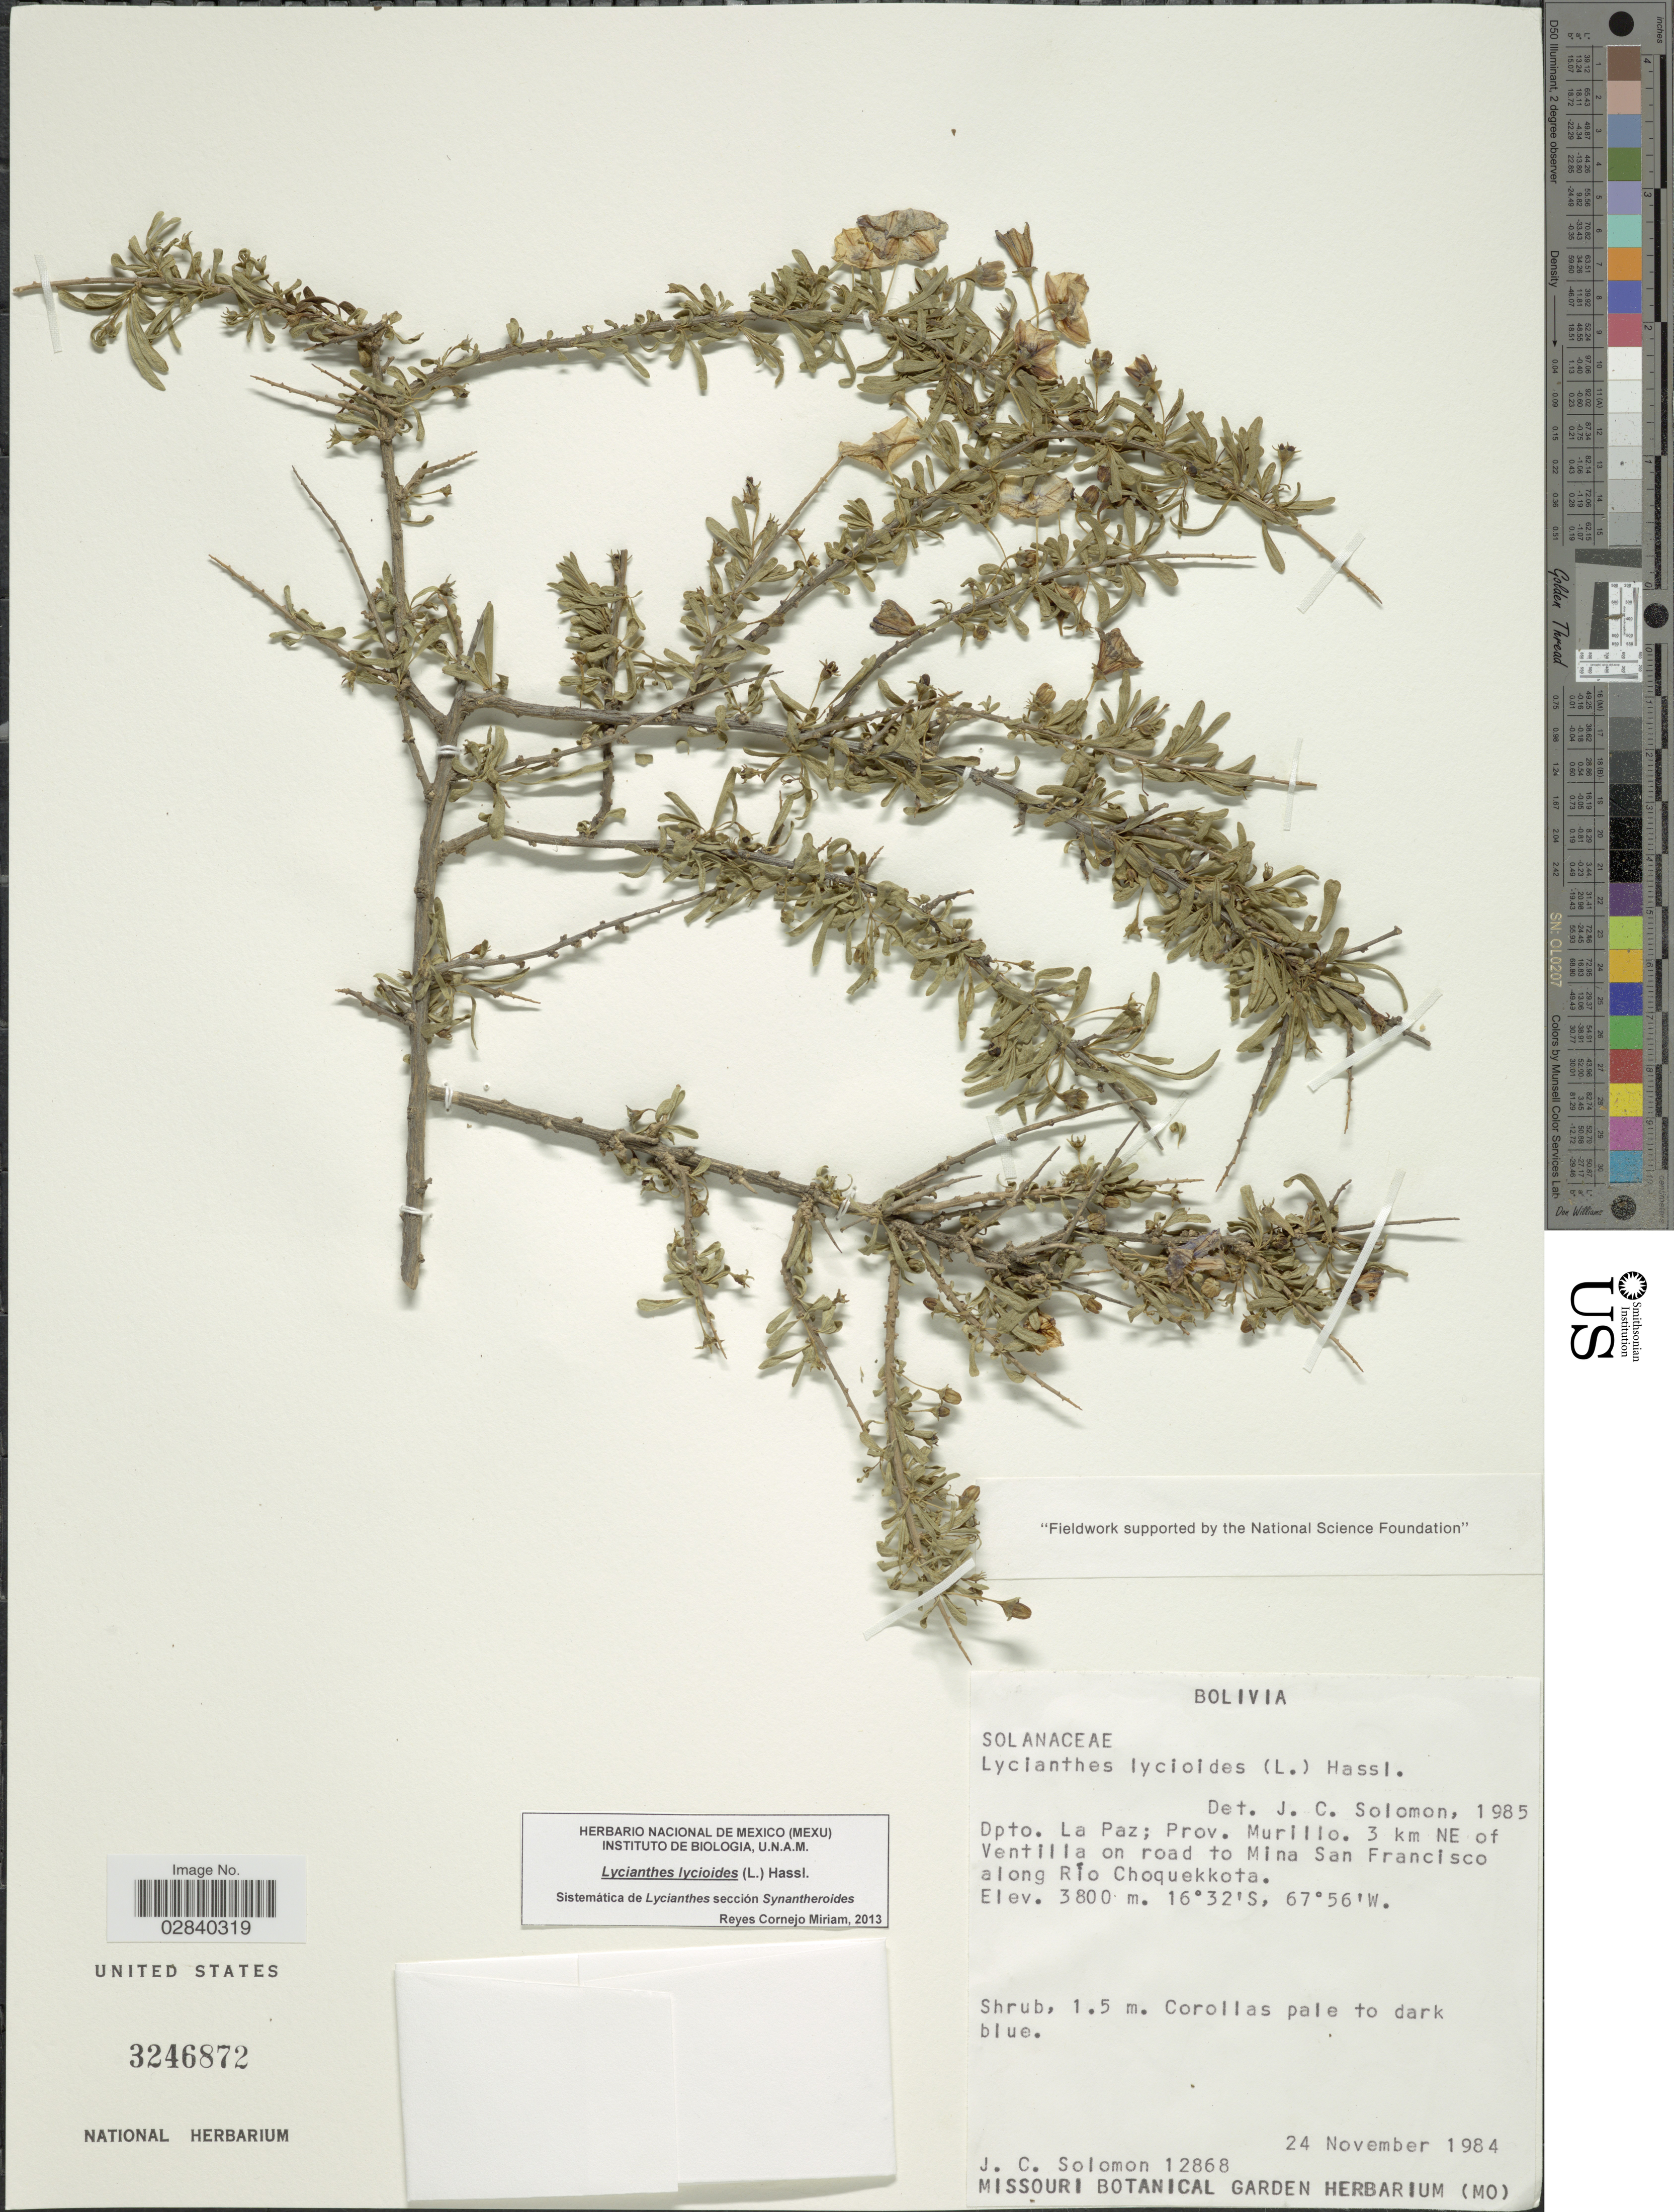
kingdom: Plantae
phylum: Tracheophyta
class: Magnoliopsida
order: Solanales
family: Solanaceae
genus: Lycianthes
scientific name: Lycianthes lycioides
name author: (L.) Hassl.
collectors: J. C. Solomon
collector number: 12868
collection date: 1984-11-24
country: Bolivia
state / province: La Paz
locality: Dpto. La Paz; Prov. Murillo. 3 km NE of Ventilla on road to Mina San Francisco along Río Choquekkota.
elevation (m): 3800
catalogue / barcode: US 3246872